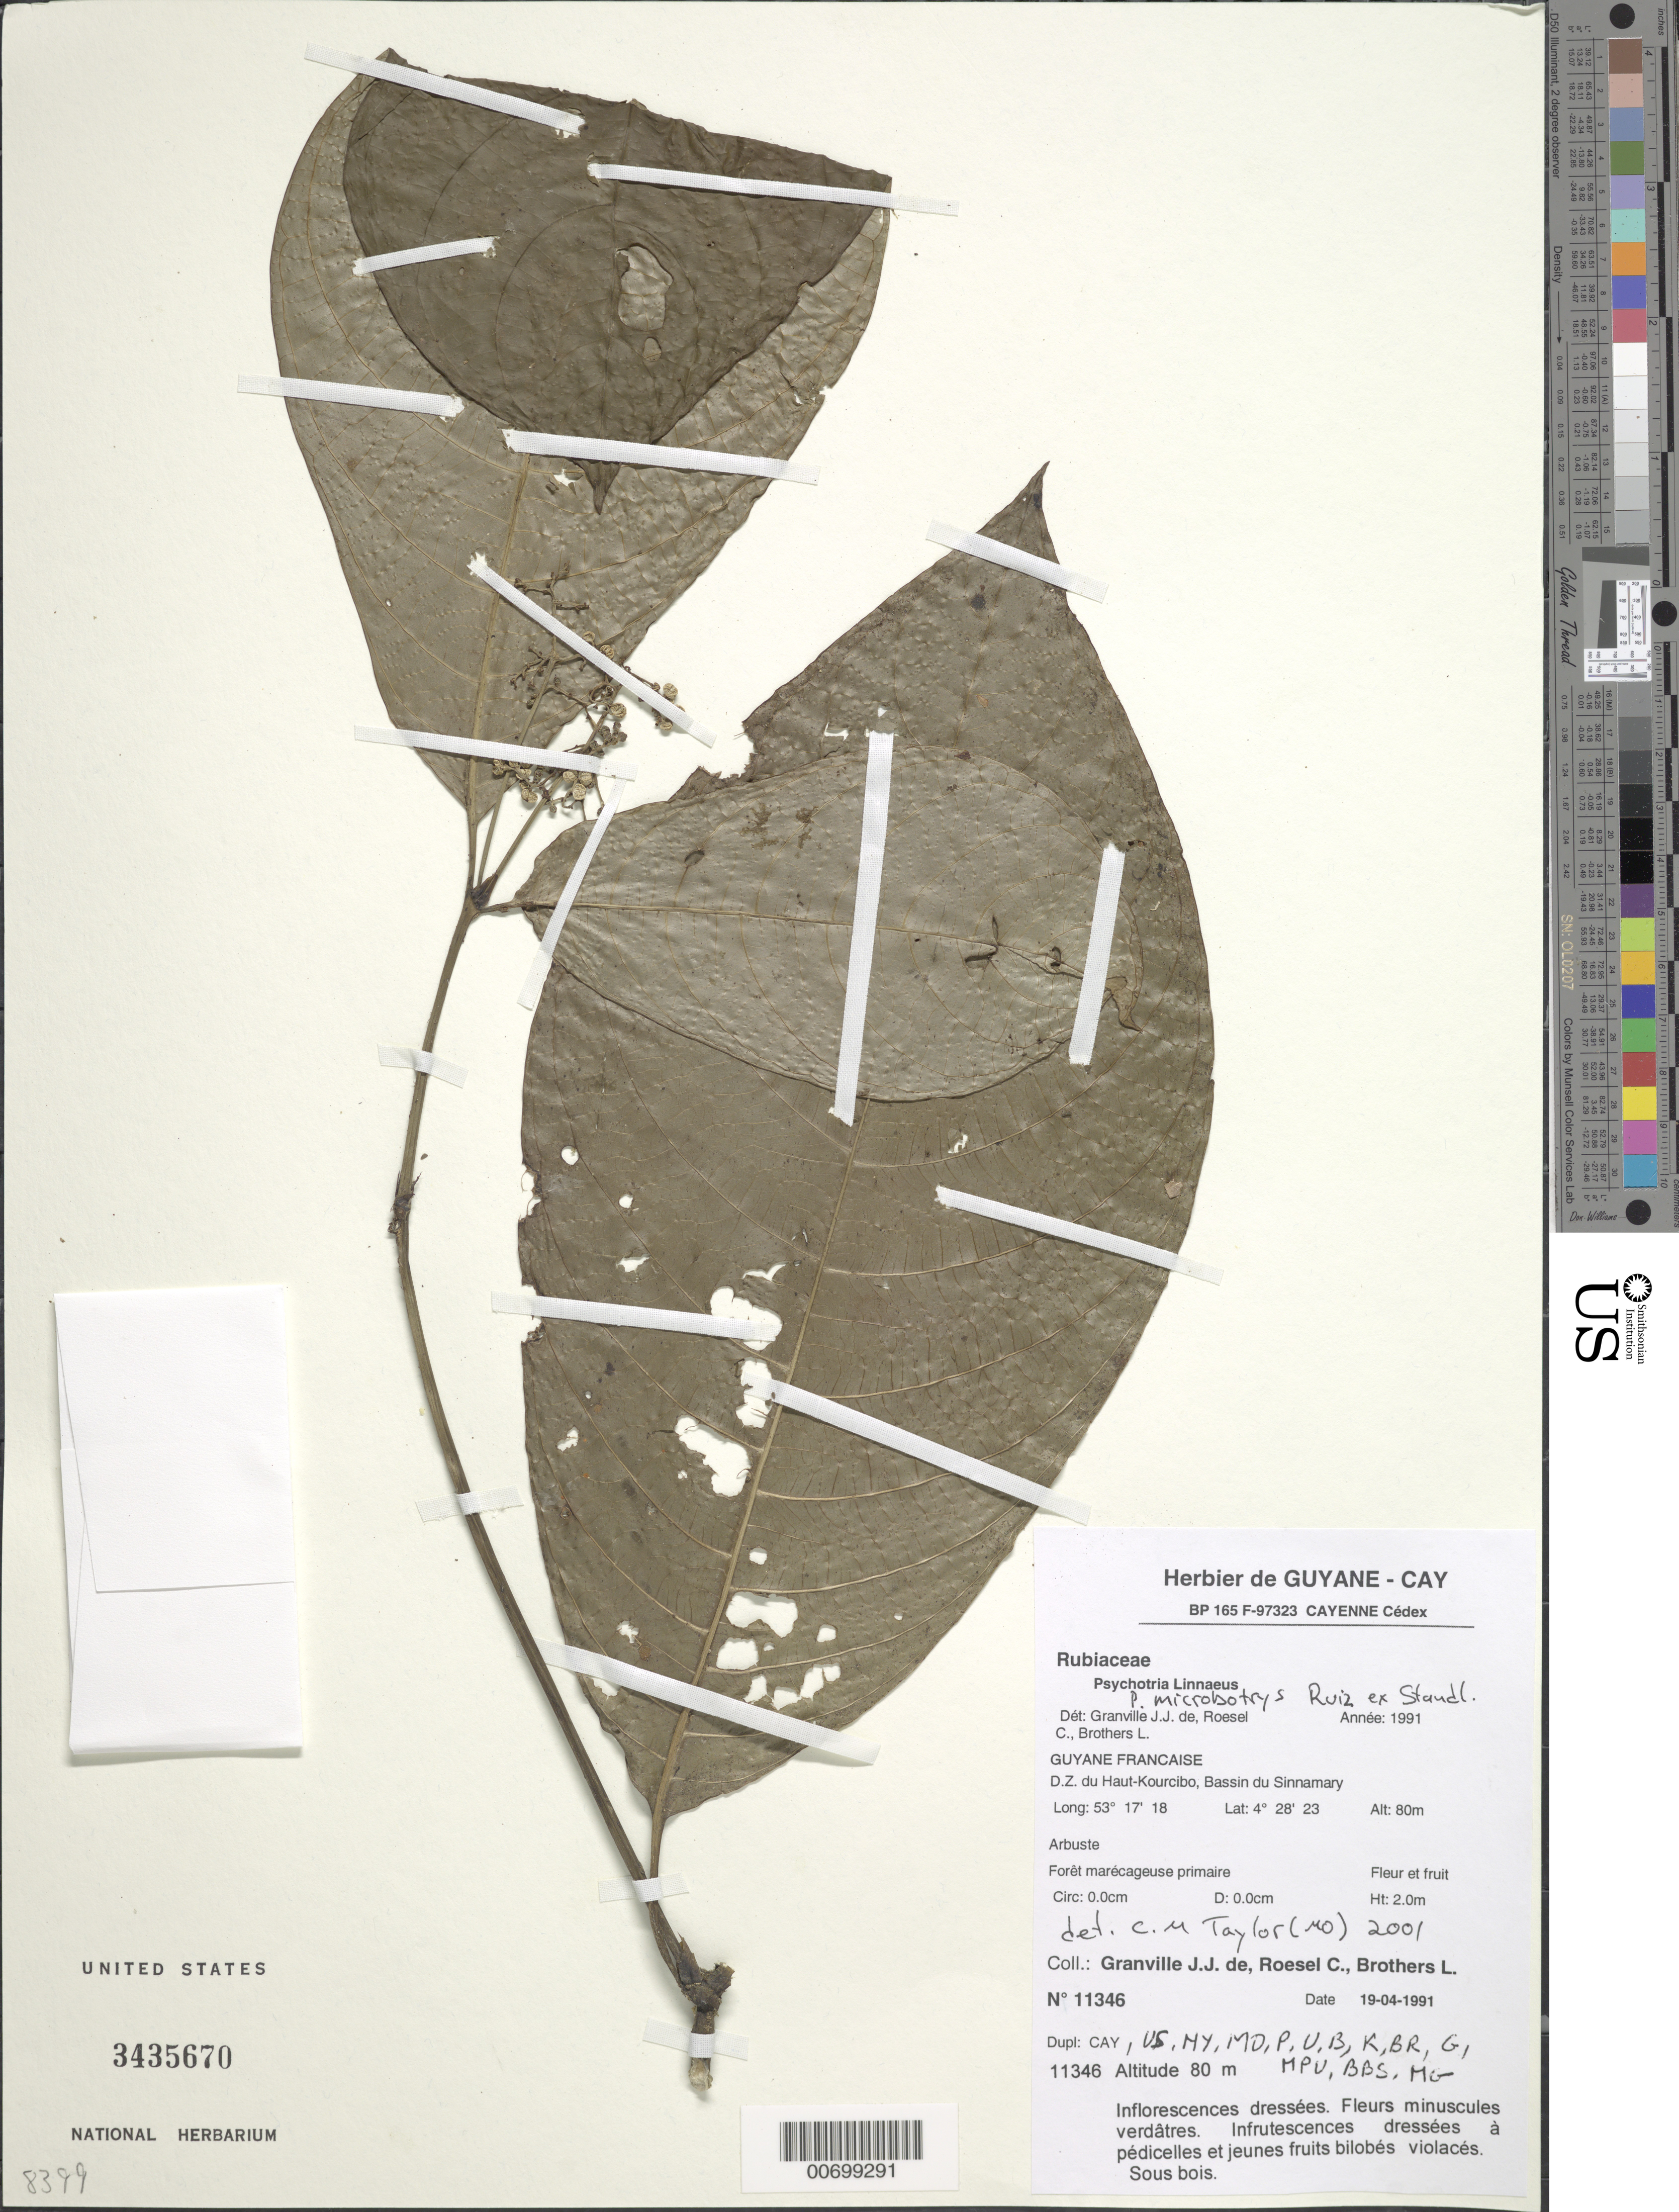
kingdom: Plantae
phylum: Tracheophyta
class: Magnoliopsida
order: Gentianales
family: Rubiaceae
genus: Palicourea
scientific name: Palicourea microbotrys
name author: (Ruiz ex Standl.) Delprete & J.H. Kirkbr.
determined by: Kirkbride, J. H., Jr.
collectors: J.-J. de Granville, C. S. Roesel & L. Brothers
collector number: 11346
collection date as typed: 19-Apr-91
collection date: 1991-04-19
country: French Guiana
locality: D.Z. du Haut-Kourcibo, Bassin du Sinnamary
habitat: Forêt marécageuse primaire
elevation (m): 80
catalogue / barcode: US 3435670